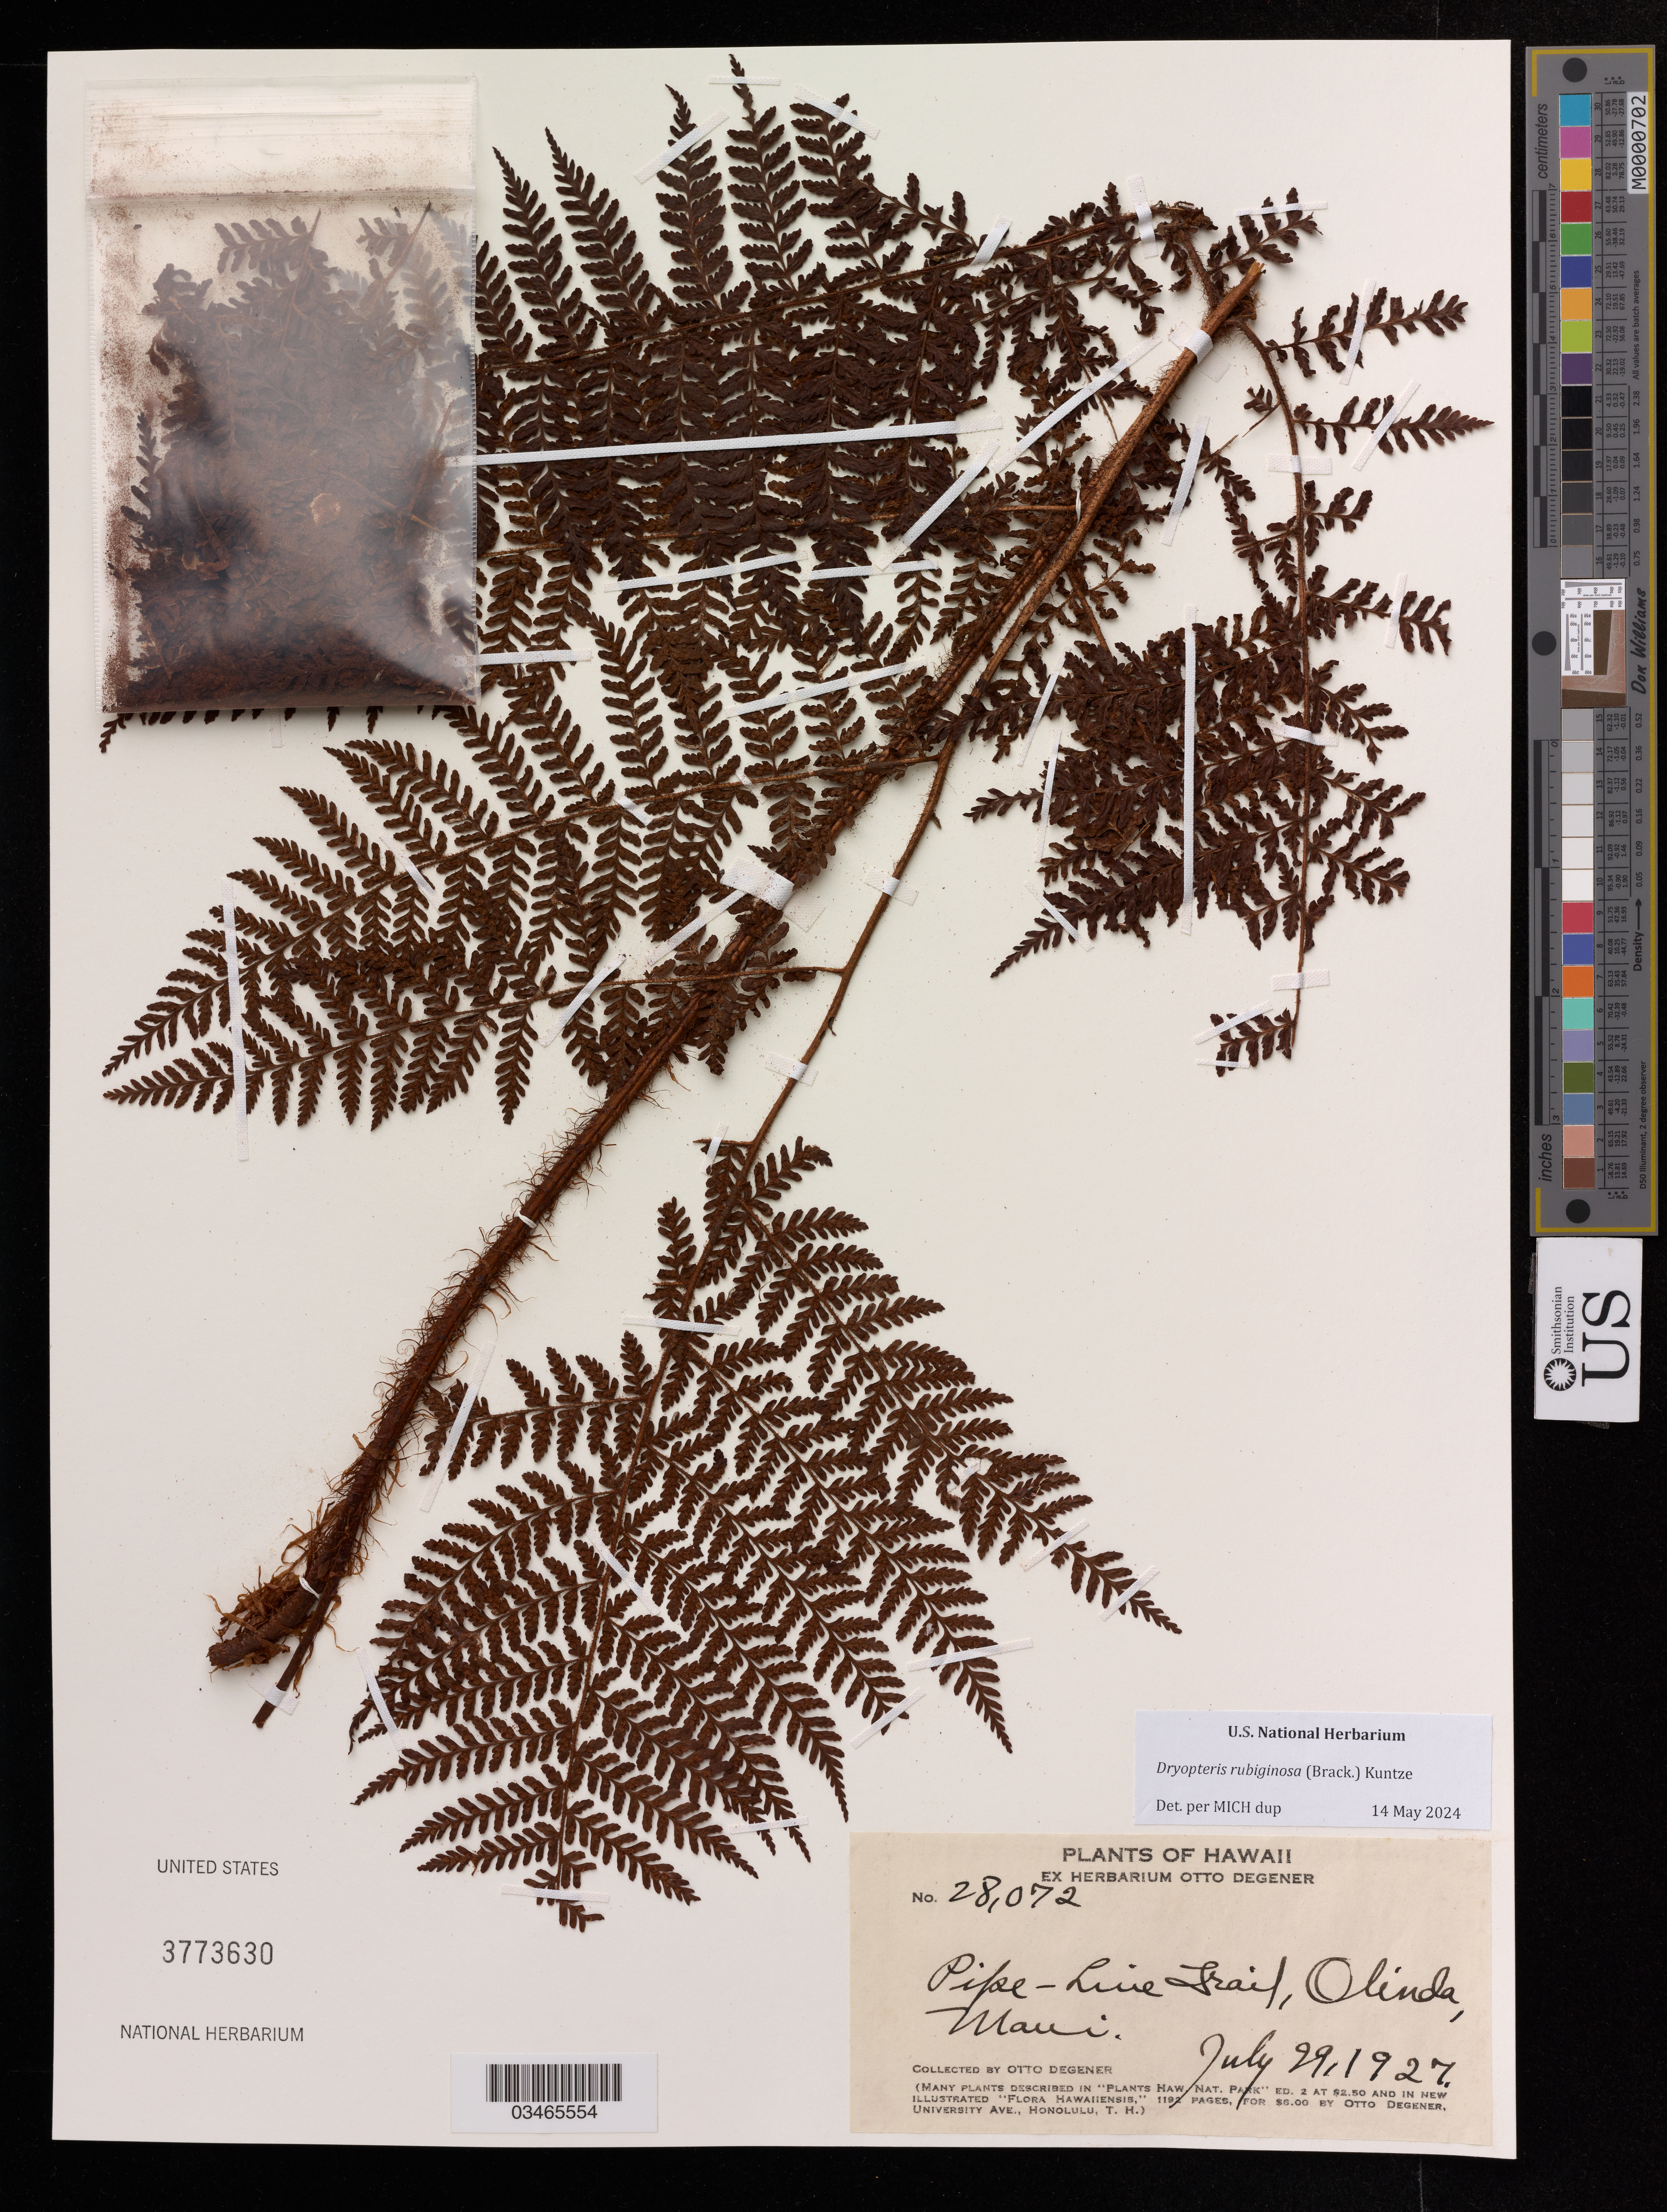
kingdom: Plantae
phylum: Tracheophyta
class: Polypodiopsida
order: Polypodiales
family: Dryopteridaceae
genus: Dryopteris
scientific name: Dryopteris rubiginosa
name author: (Brack.) Kuntze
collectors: O. Degener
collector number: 28072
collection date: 1927-07-29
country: United States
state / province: Hawaii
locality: Pipe-Line trail, Olinda, Maui.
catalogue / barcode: US 3773630